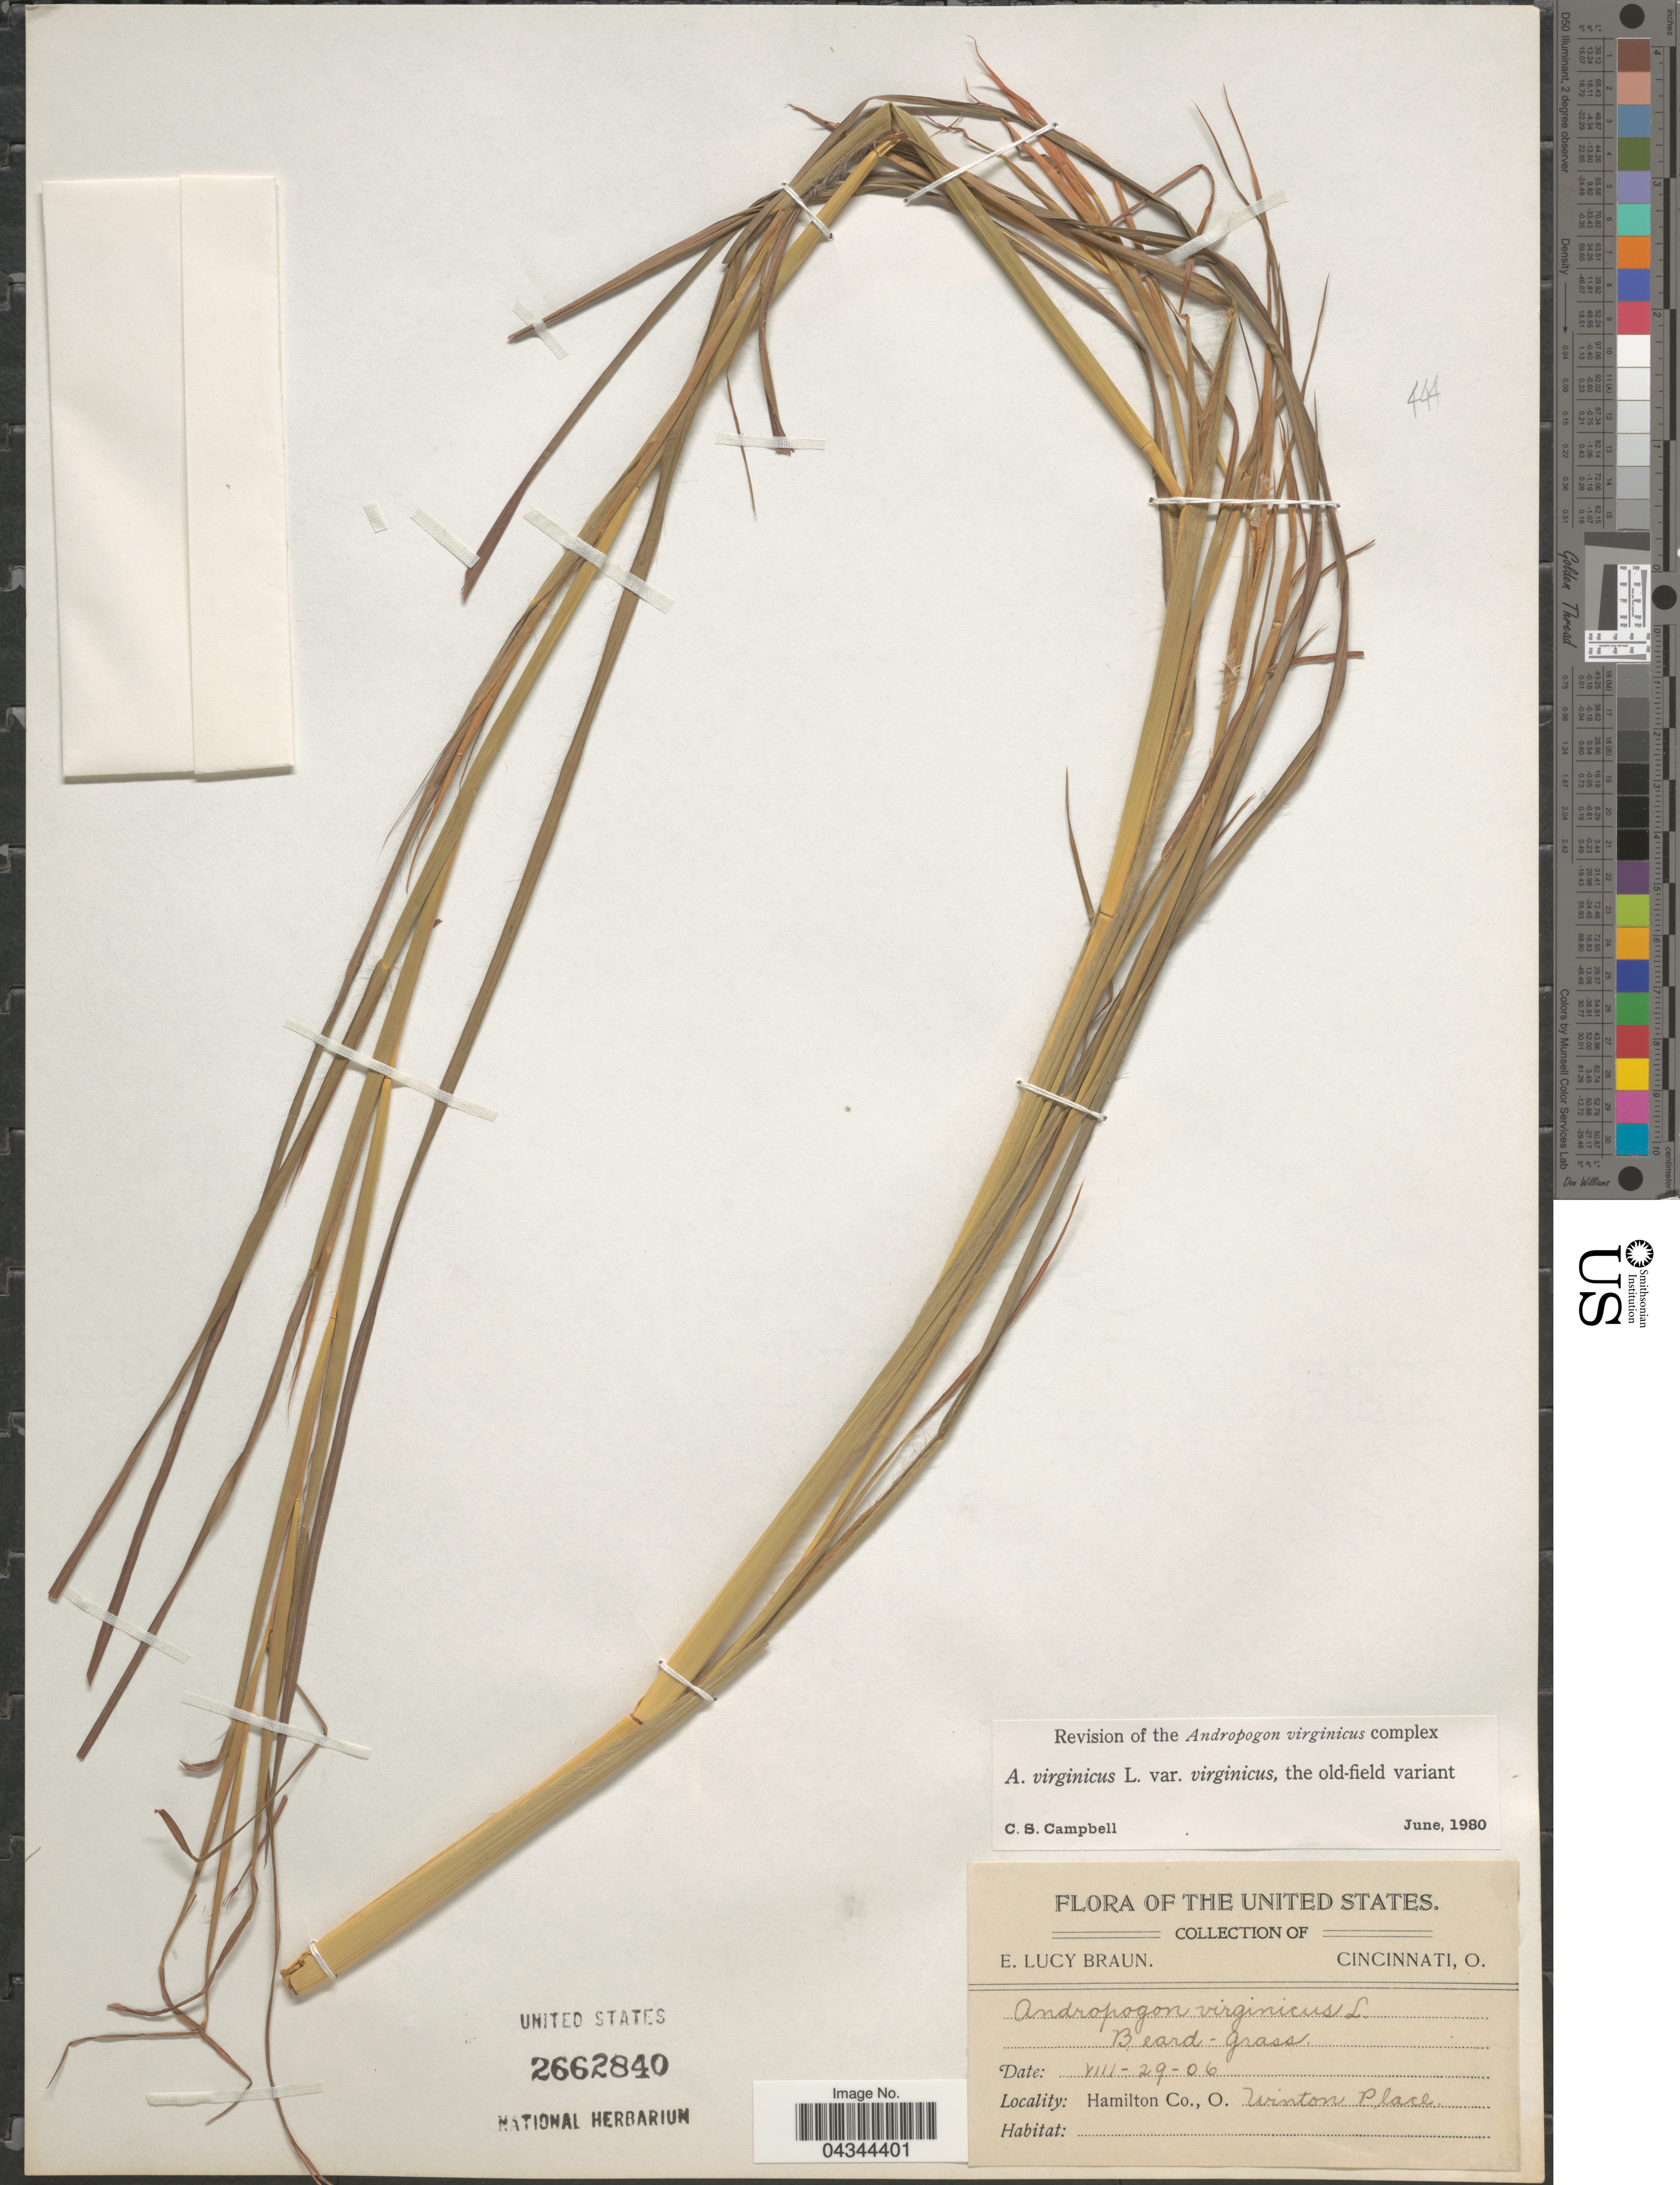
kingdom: Plantae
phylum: Tracheophyta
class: Liliopsida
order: Poales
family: Poaceae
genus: Andropogon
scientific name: Andropogon virginicus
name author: L.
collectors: E. L. Braun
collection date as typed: Transcribed d/m/y: 29/8/6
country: United States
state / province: Ohio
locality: Hamilton Co. Winton Place.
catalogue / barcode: US 2662840